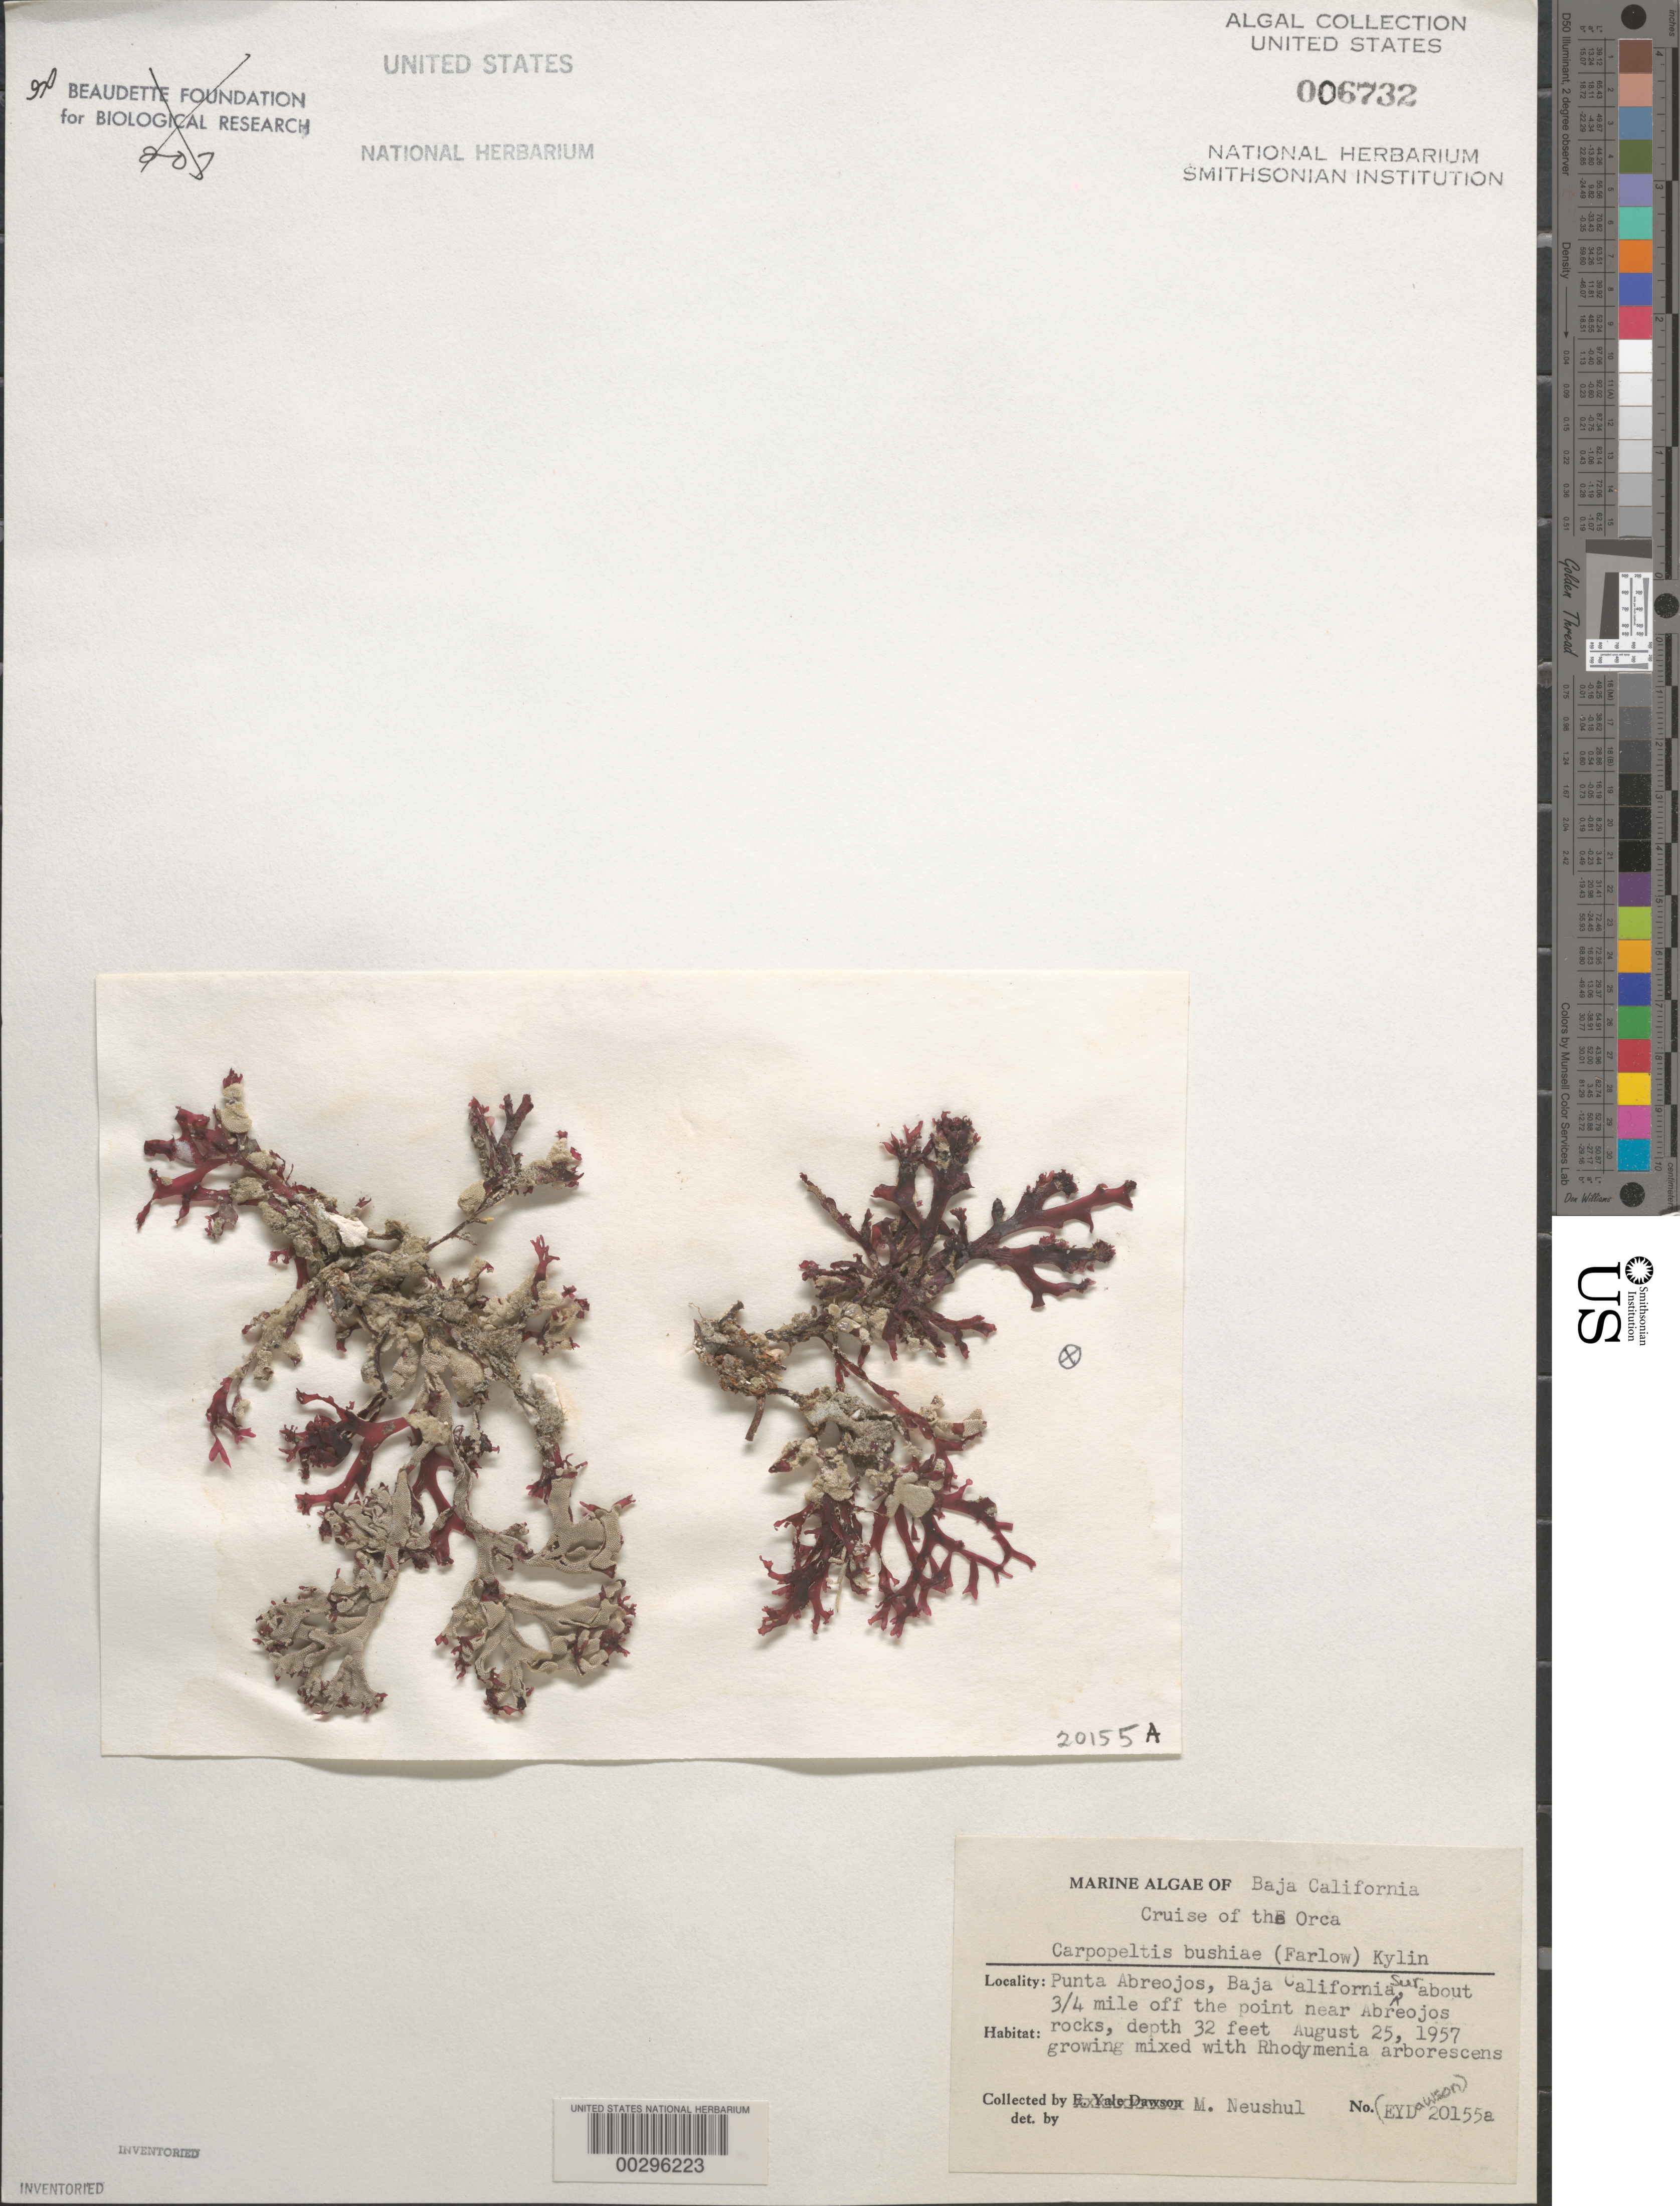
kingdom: Plantae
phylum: Rhodophyta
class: Florideophyceae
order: Halymeniales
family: Halymeniaceae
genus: Carpopeltis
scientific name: Carpopeltis bushiae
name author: (Farl.) Kylin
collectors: M. Neushul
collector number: EYD 20155a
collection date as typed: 25 Aug 1957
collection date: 1957-08-25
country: Mexico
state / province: Baja California Sur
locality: Punta Abreojos near Abreojos Rocks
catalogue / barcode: US 6732